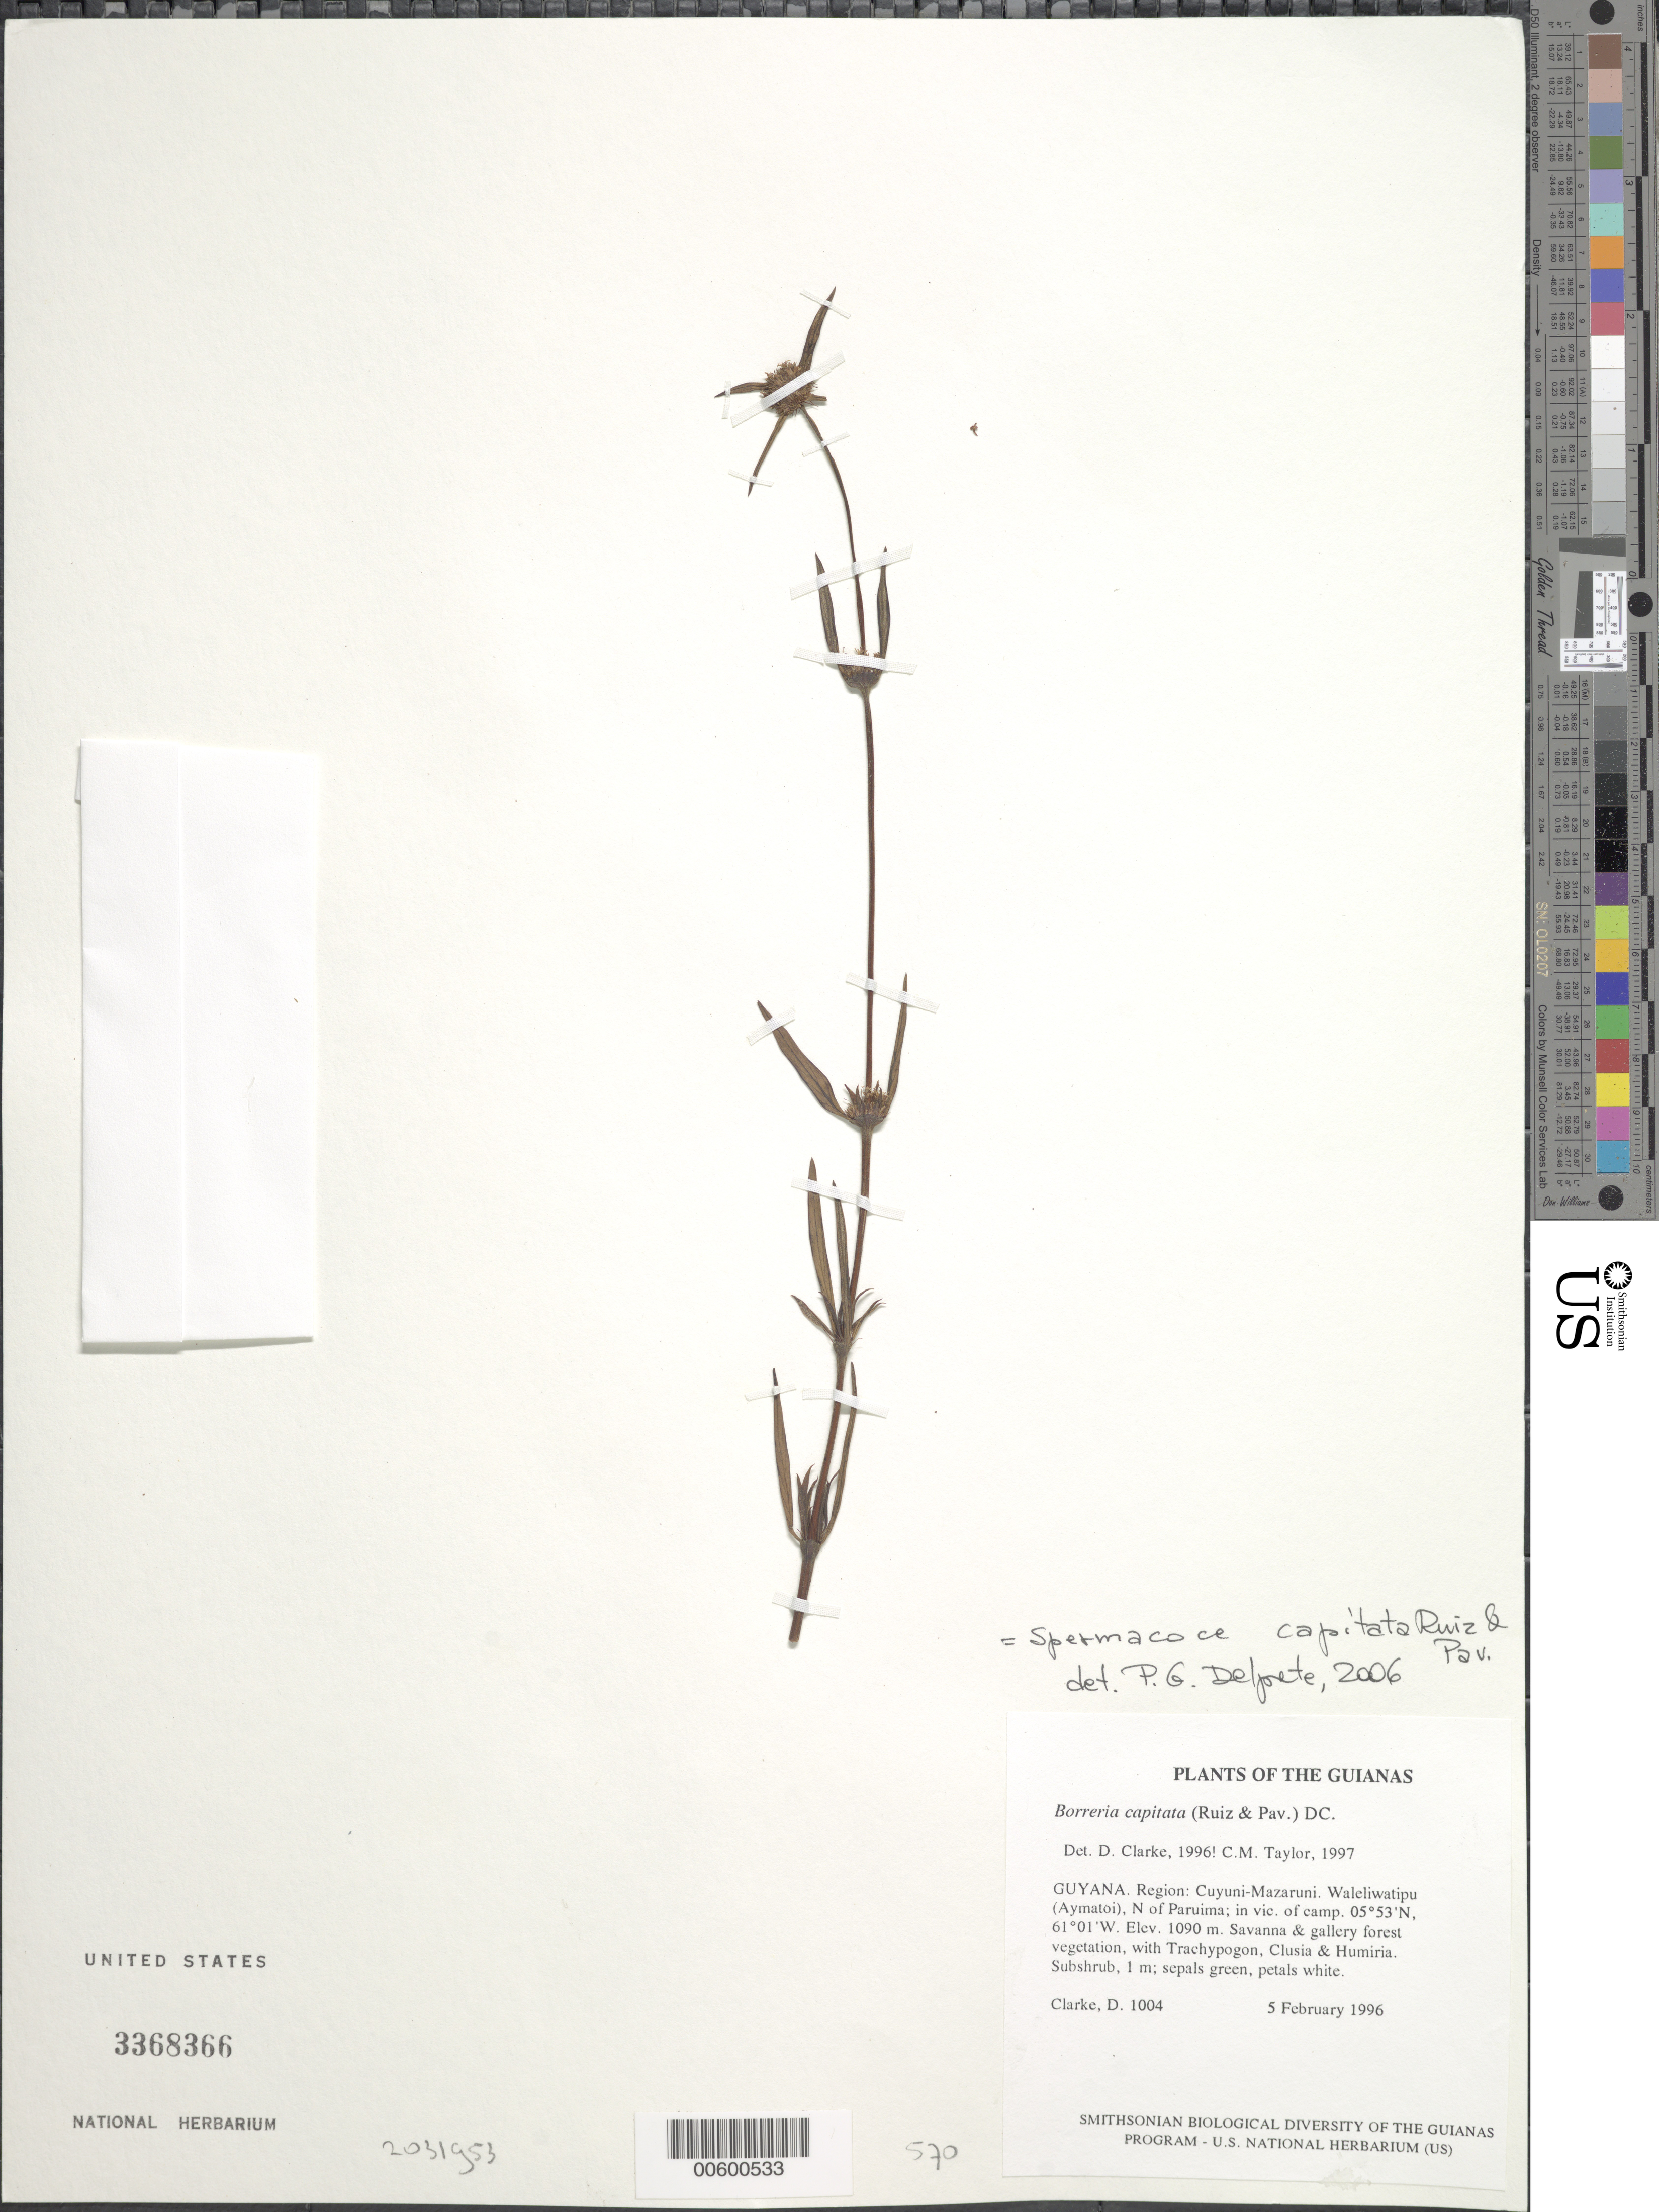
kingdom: Plantae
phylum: Tracheophyta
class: Magnoliopsida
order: Gentianales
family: Rubiaceae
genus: Spermacoce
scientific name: Spermacoce capitata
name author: Ruiz & Pav.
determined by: Delprete, P. G., Herb. de Guyane Cay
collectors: H. D. Clarke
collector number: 1004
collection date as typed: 5 February 1996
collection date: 1996-02-05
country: Guyana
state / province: Cuyuni-Mazaruni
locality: Waleliwatipu (Aymatoi), N of Paruima; in vic. of camp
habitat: Savanna & gallery forest vegetation, with Trachypogon, Clusia & Humiria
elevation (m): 1090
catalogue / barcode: US 3368366